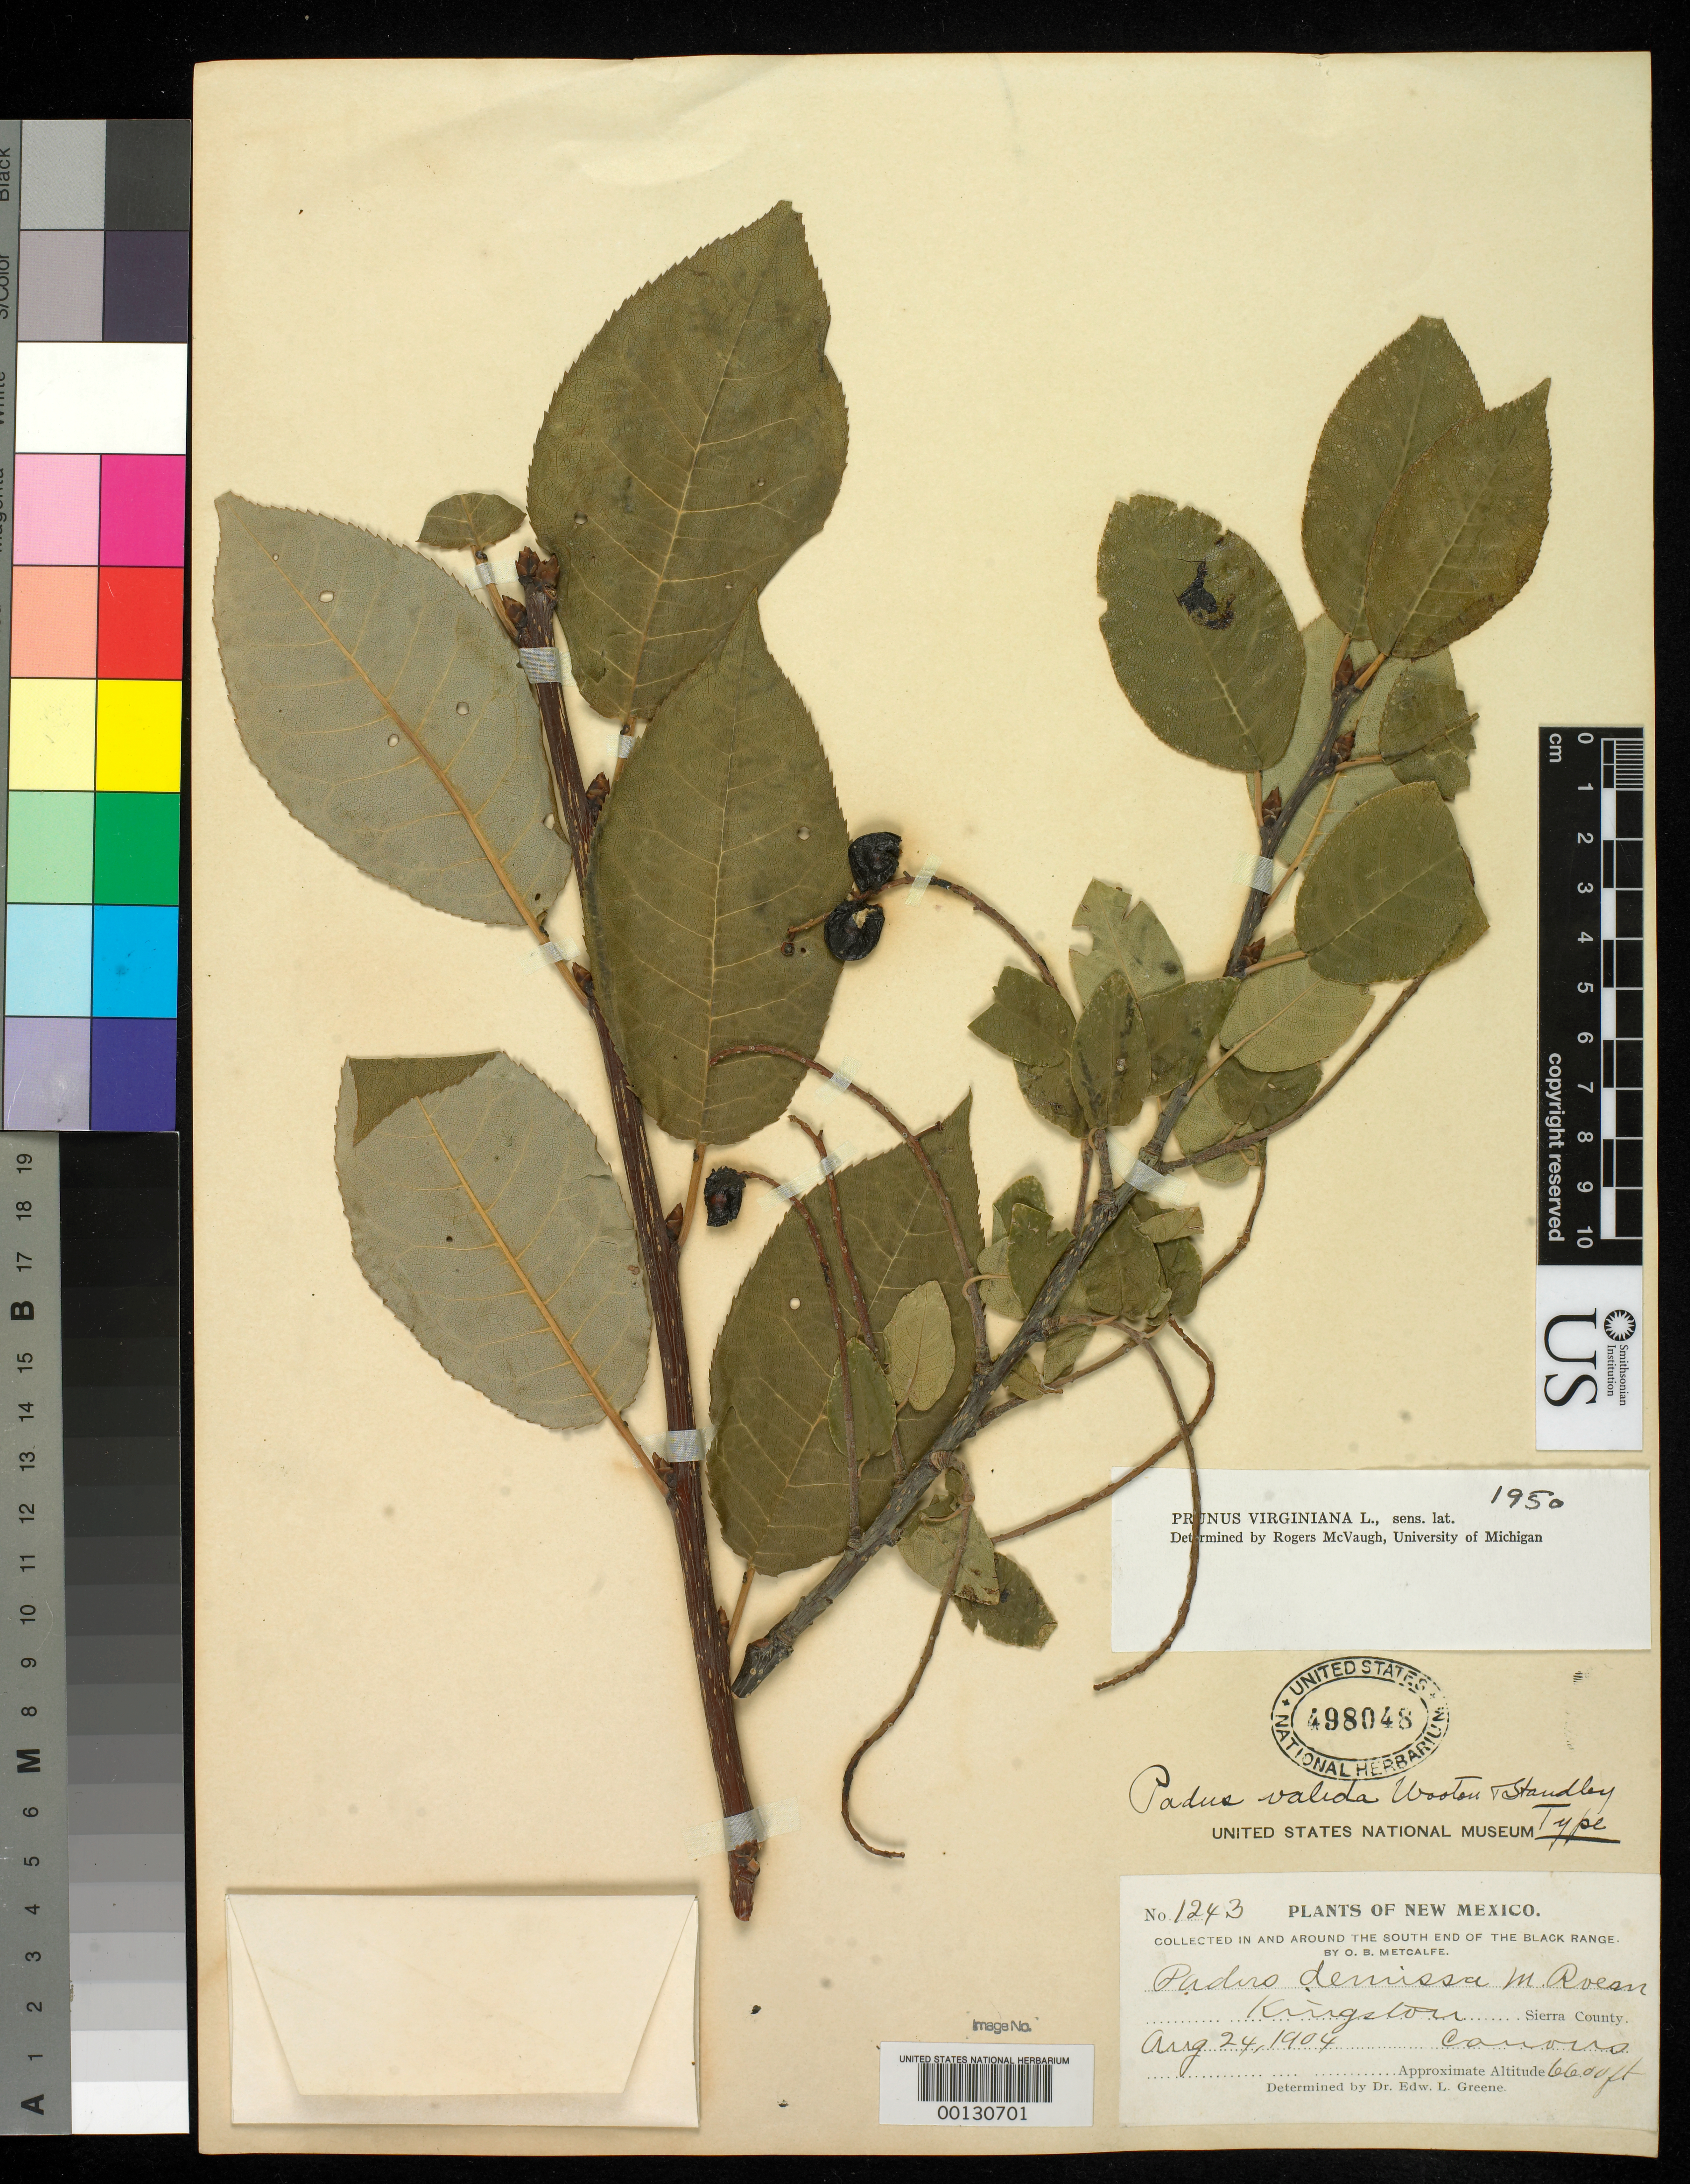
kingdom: Plantae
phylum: Tracheophyta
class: Magnoliopsida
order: Rosales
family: Rosaceae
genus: Padus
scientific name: Padus valida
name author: Wooton & Standl.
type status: Holotype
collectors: O. B. Metcalfe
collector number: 1243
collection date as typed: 24 Aug 1904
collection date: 1904-08-24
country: United States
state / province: New Mexico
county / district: Sierra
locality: Near Kingston.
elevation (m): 1980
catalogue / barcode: US 498048